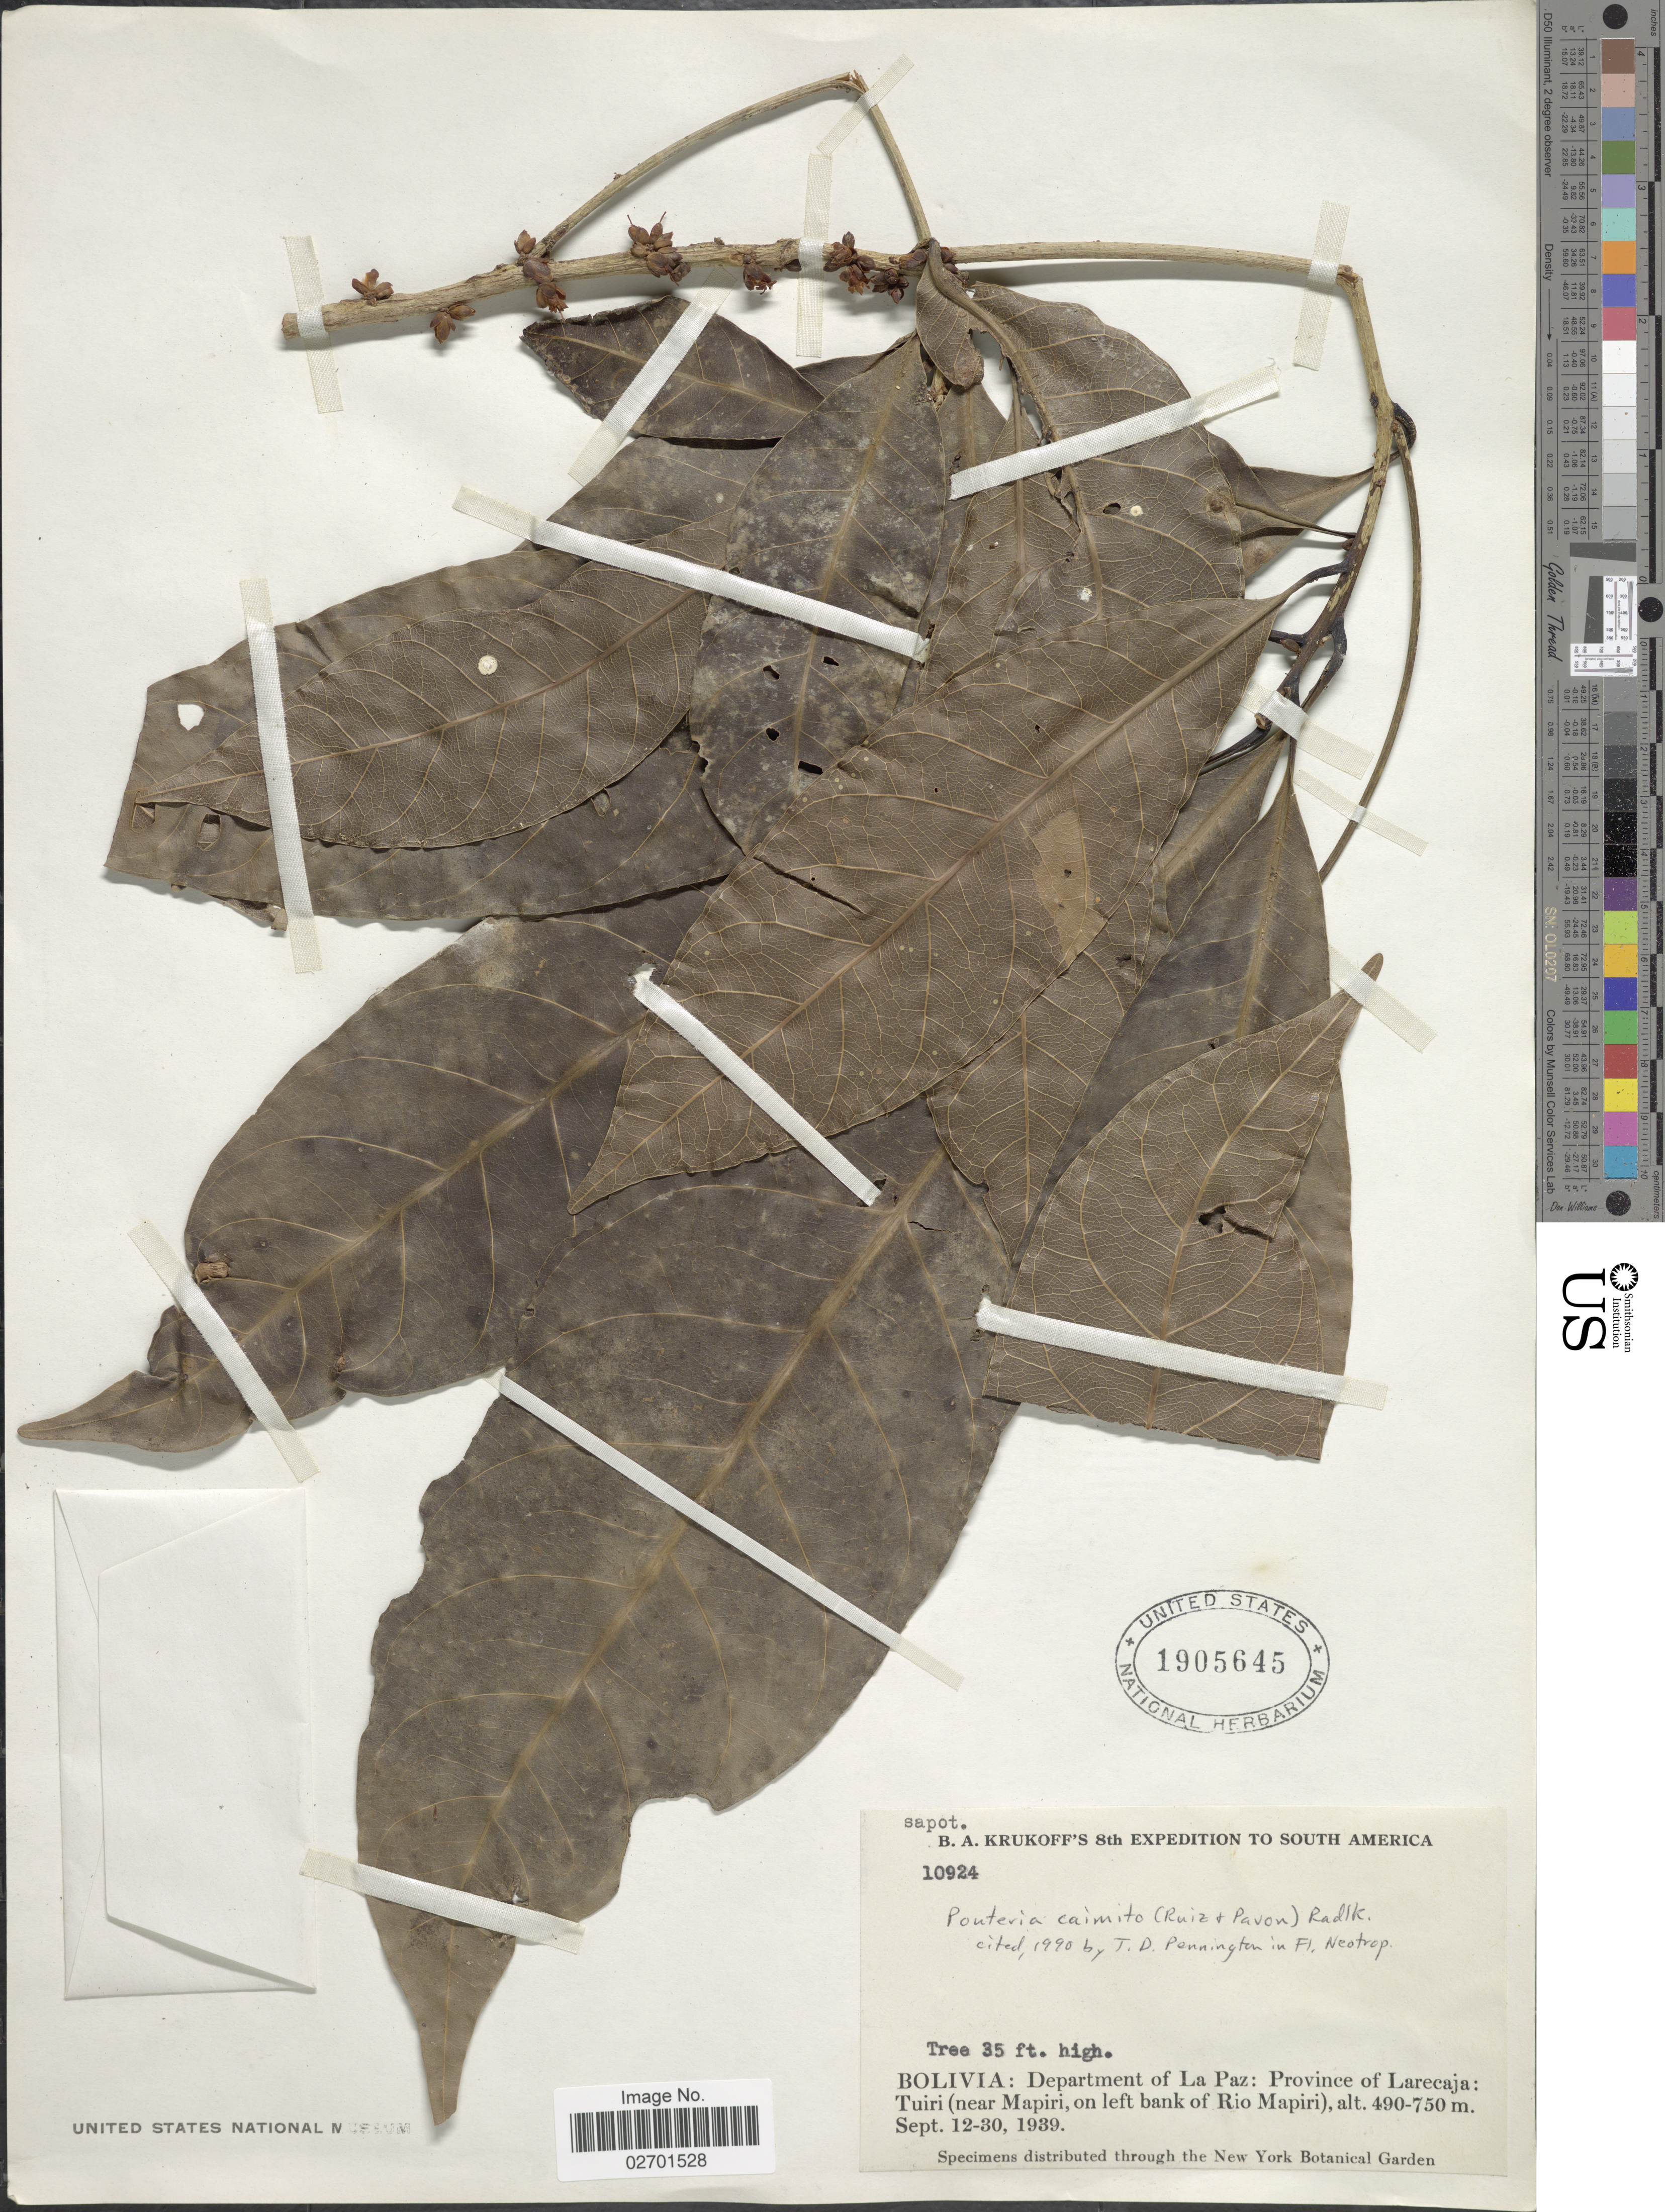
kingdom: Plantae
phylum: Tracheophyta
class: Magnoliopsida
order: Ericales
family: Sapotaceae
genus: Pouteria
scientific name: Pouteria caimito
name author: (Ruiz & Pav.) Radlk.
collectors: B. A. Krukoff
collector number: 10924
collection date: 1939-09-12/1939-09-30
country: Bolivia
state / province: La Paz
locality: Province of Larecaja: Tuiri (near Mapiri, on left bank of Rio Mapiri).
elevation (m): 490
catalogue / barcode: US 1905645